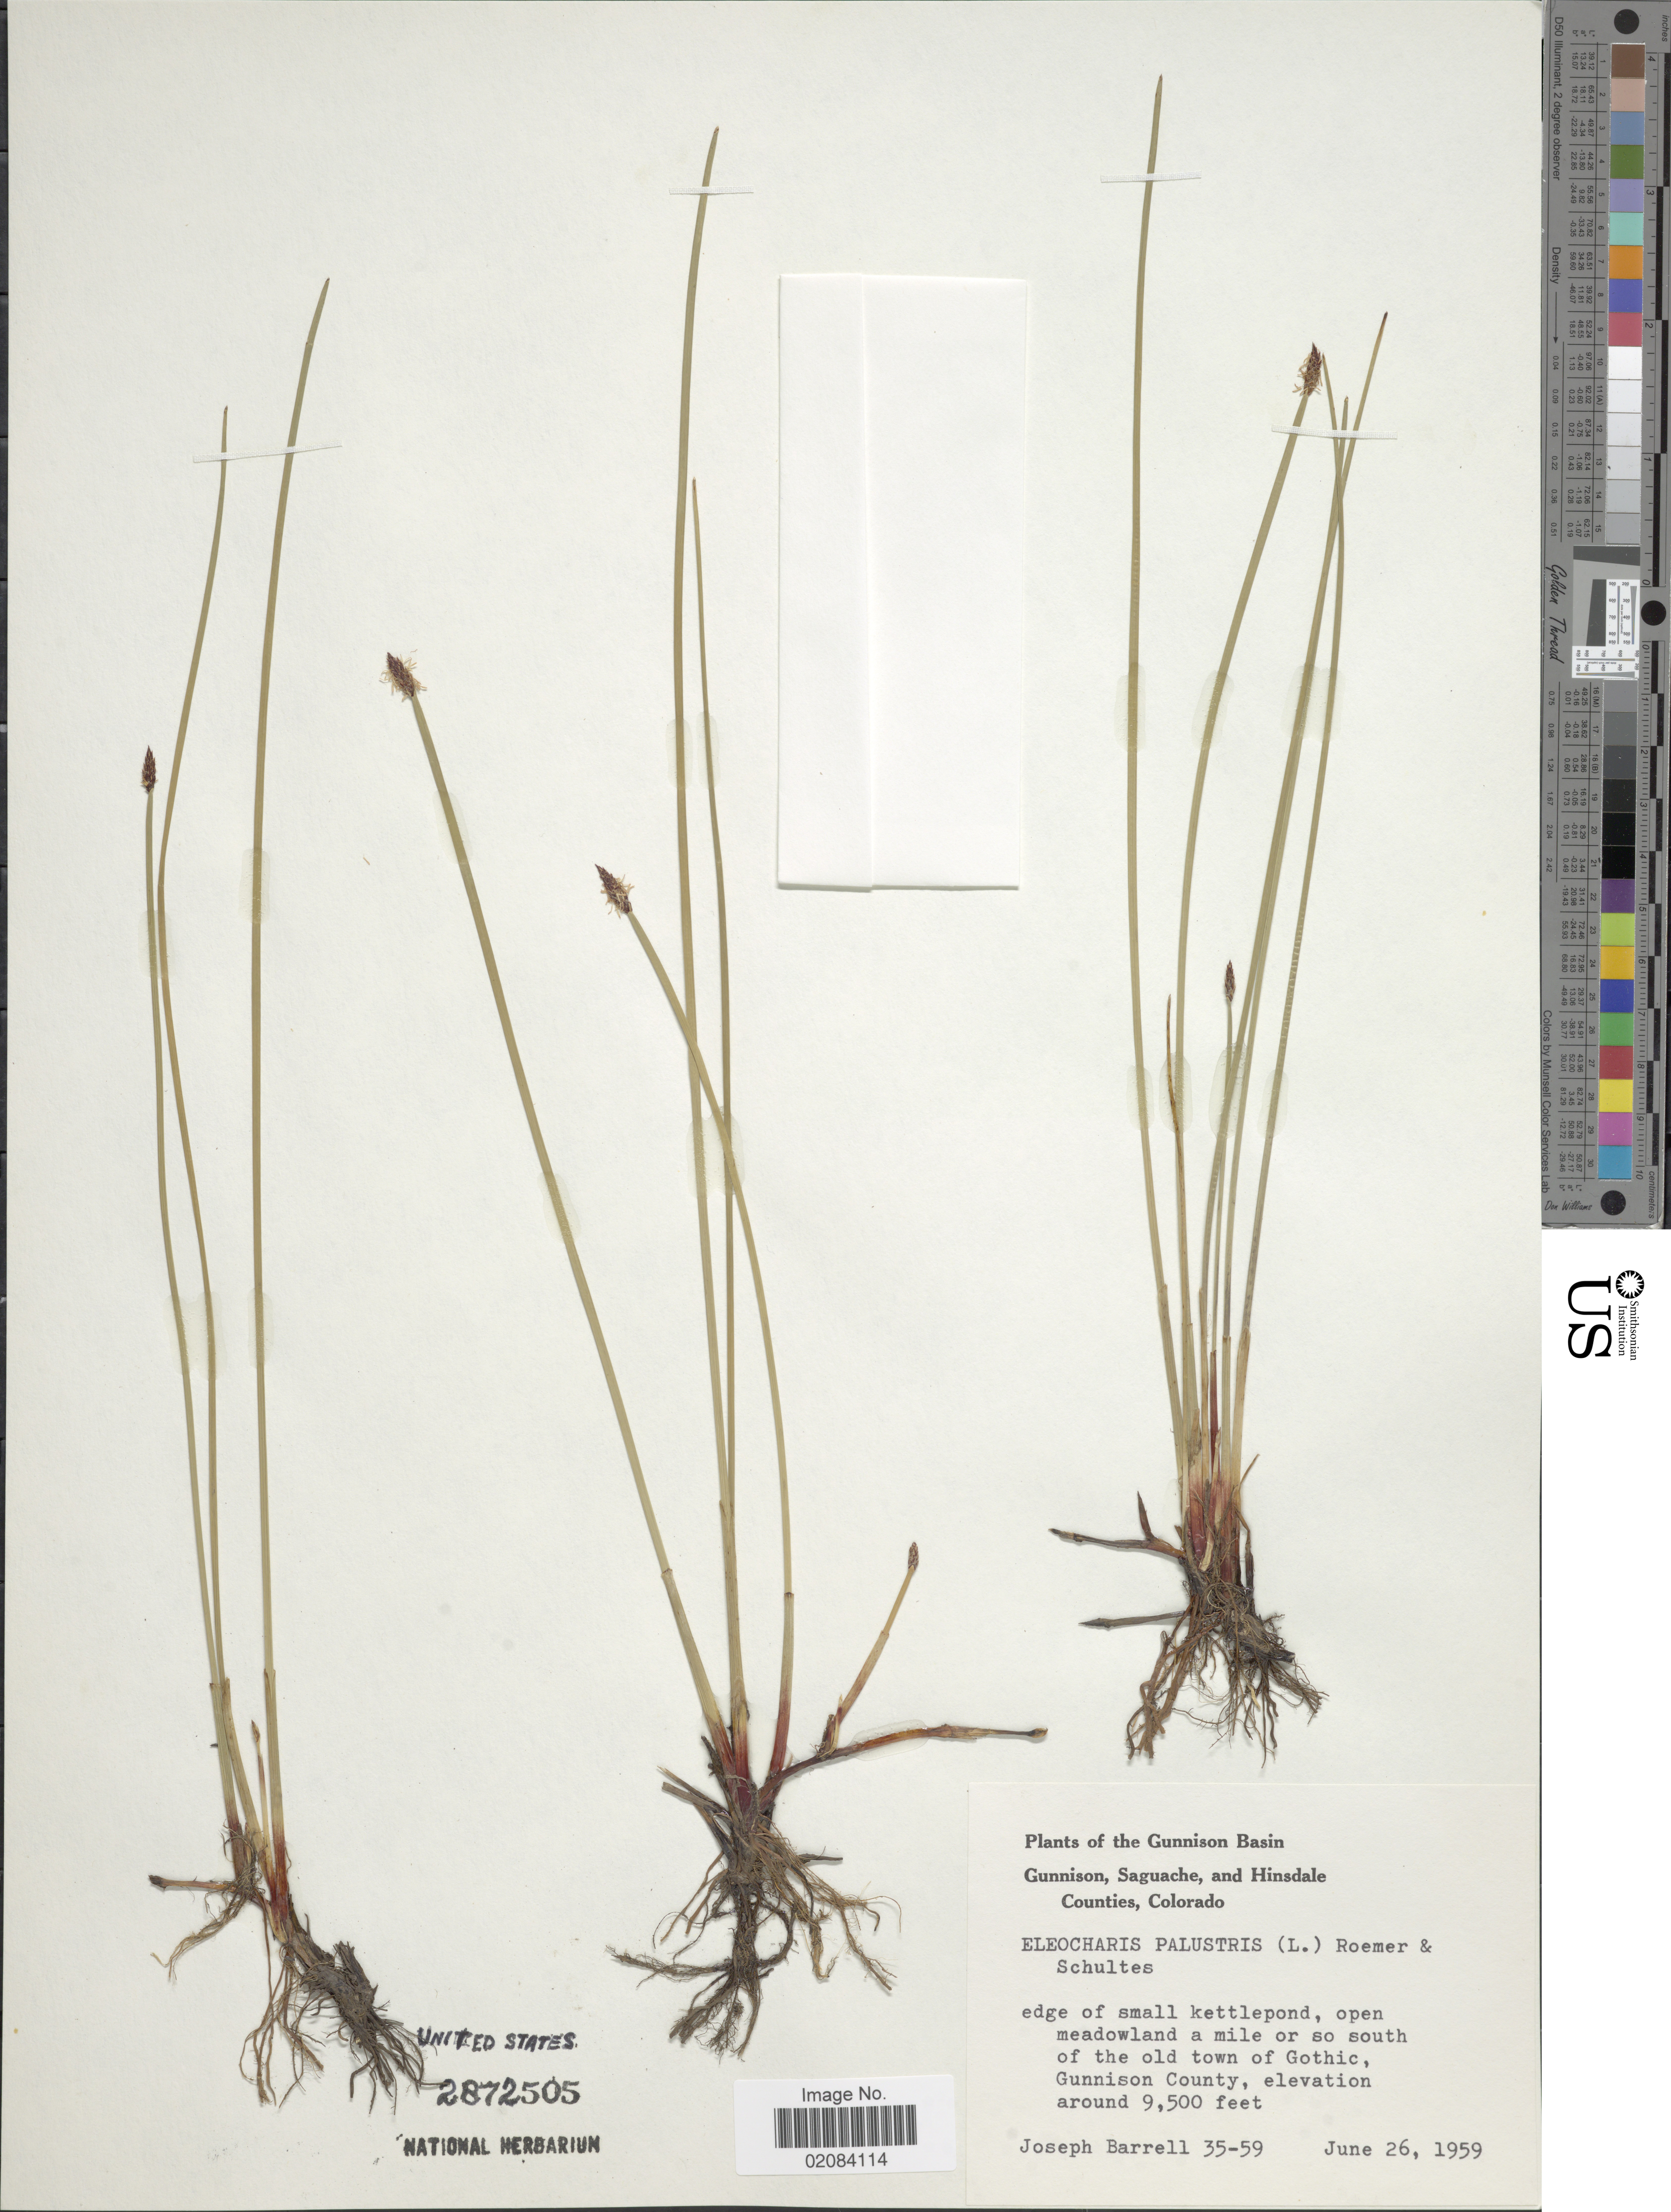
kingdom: Plantae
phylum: Tracheophyta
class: Liliopsida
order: Poales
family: Cyperaceae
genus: Eleocharis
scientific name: Eleocharis palustris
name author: (L.) Roem. & Schult.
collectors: J. Barrell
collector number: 35-59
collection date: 1959-06-26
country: United States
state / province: Colorado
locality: Gunnison Basin, Gunnison, Saguache, and Hinsdale Counties, Colorado. Edge of small kettlepond, open meadowland a mile or so south of the old town of Gothic, Gunnison county.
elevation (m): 2896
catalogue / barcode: US 2872505